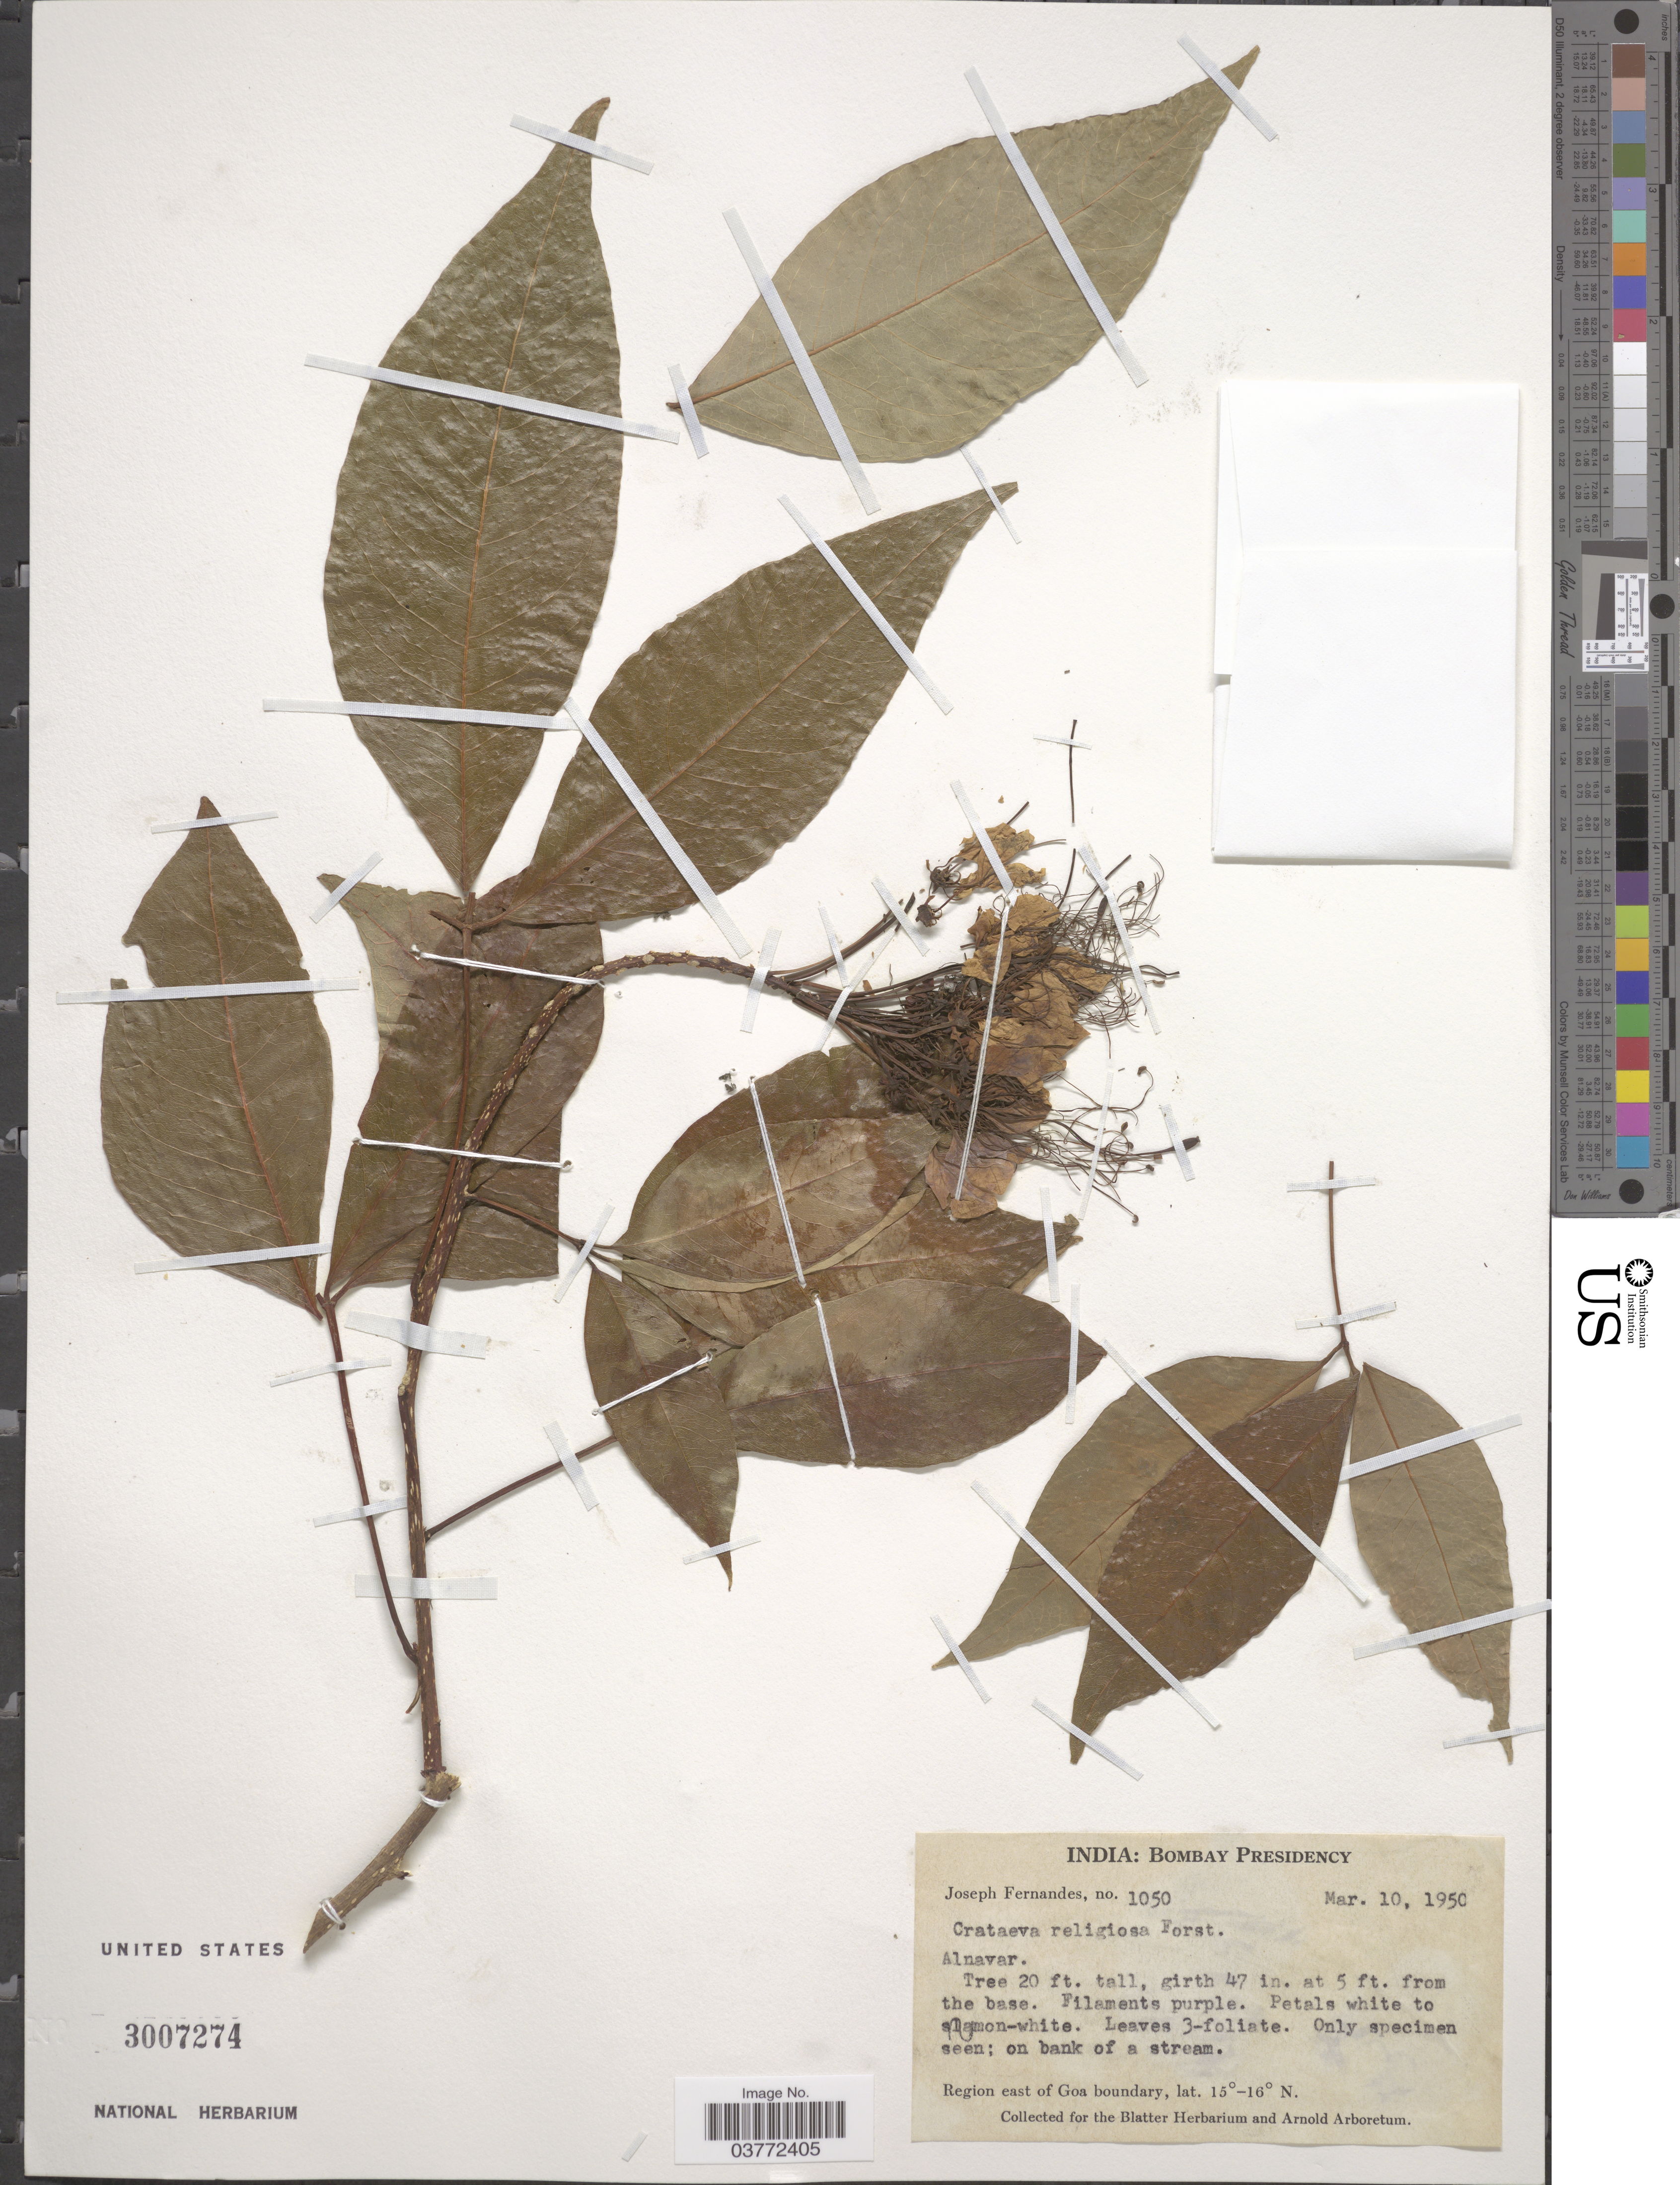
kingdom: Plantae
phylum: Tracheophyta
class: Magnoliopsida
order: Brassicales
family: Capparaceae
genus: Crateva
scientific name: Crateva religiosa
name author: G. Forst.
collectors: J. Fernandes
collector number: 1050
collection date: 1950-03-10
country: India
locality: Bombay Presidency. Region east of Goa boundary.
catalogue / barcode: US 3007274